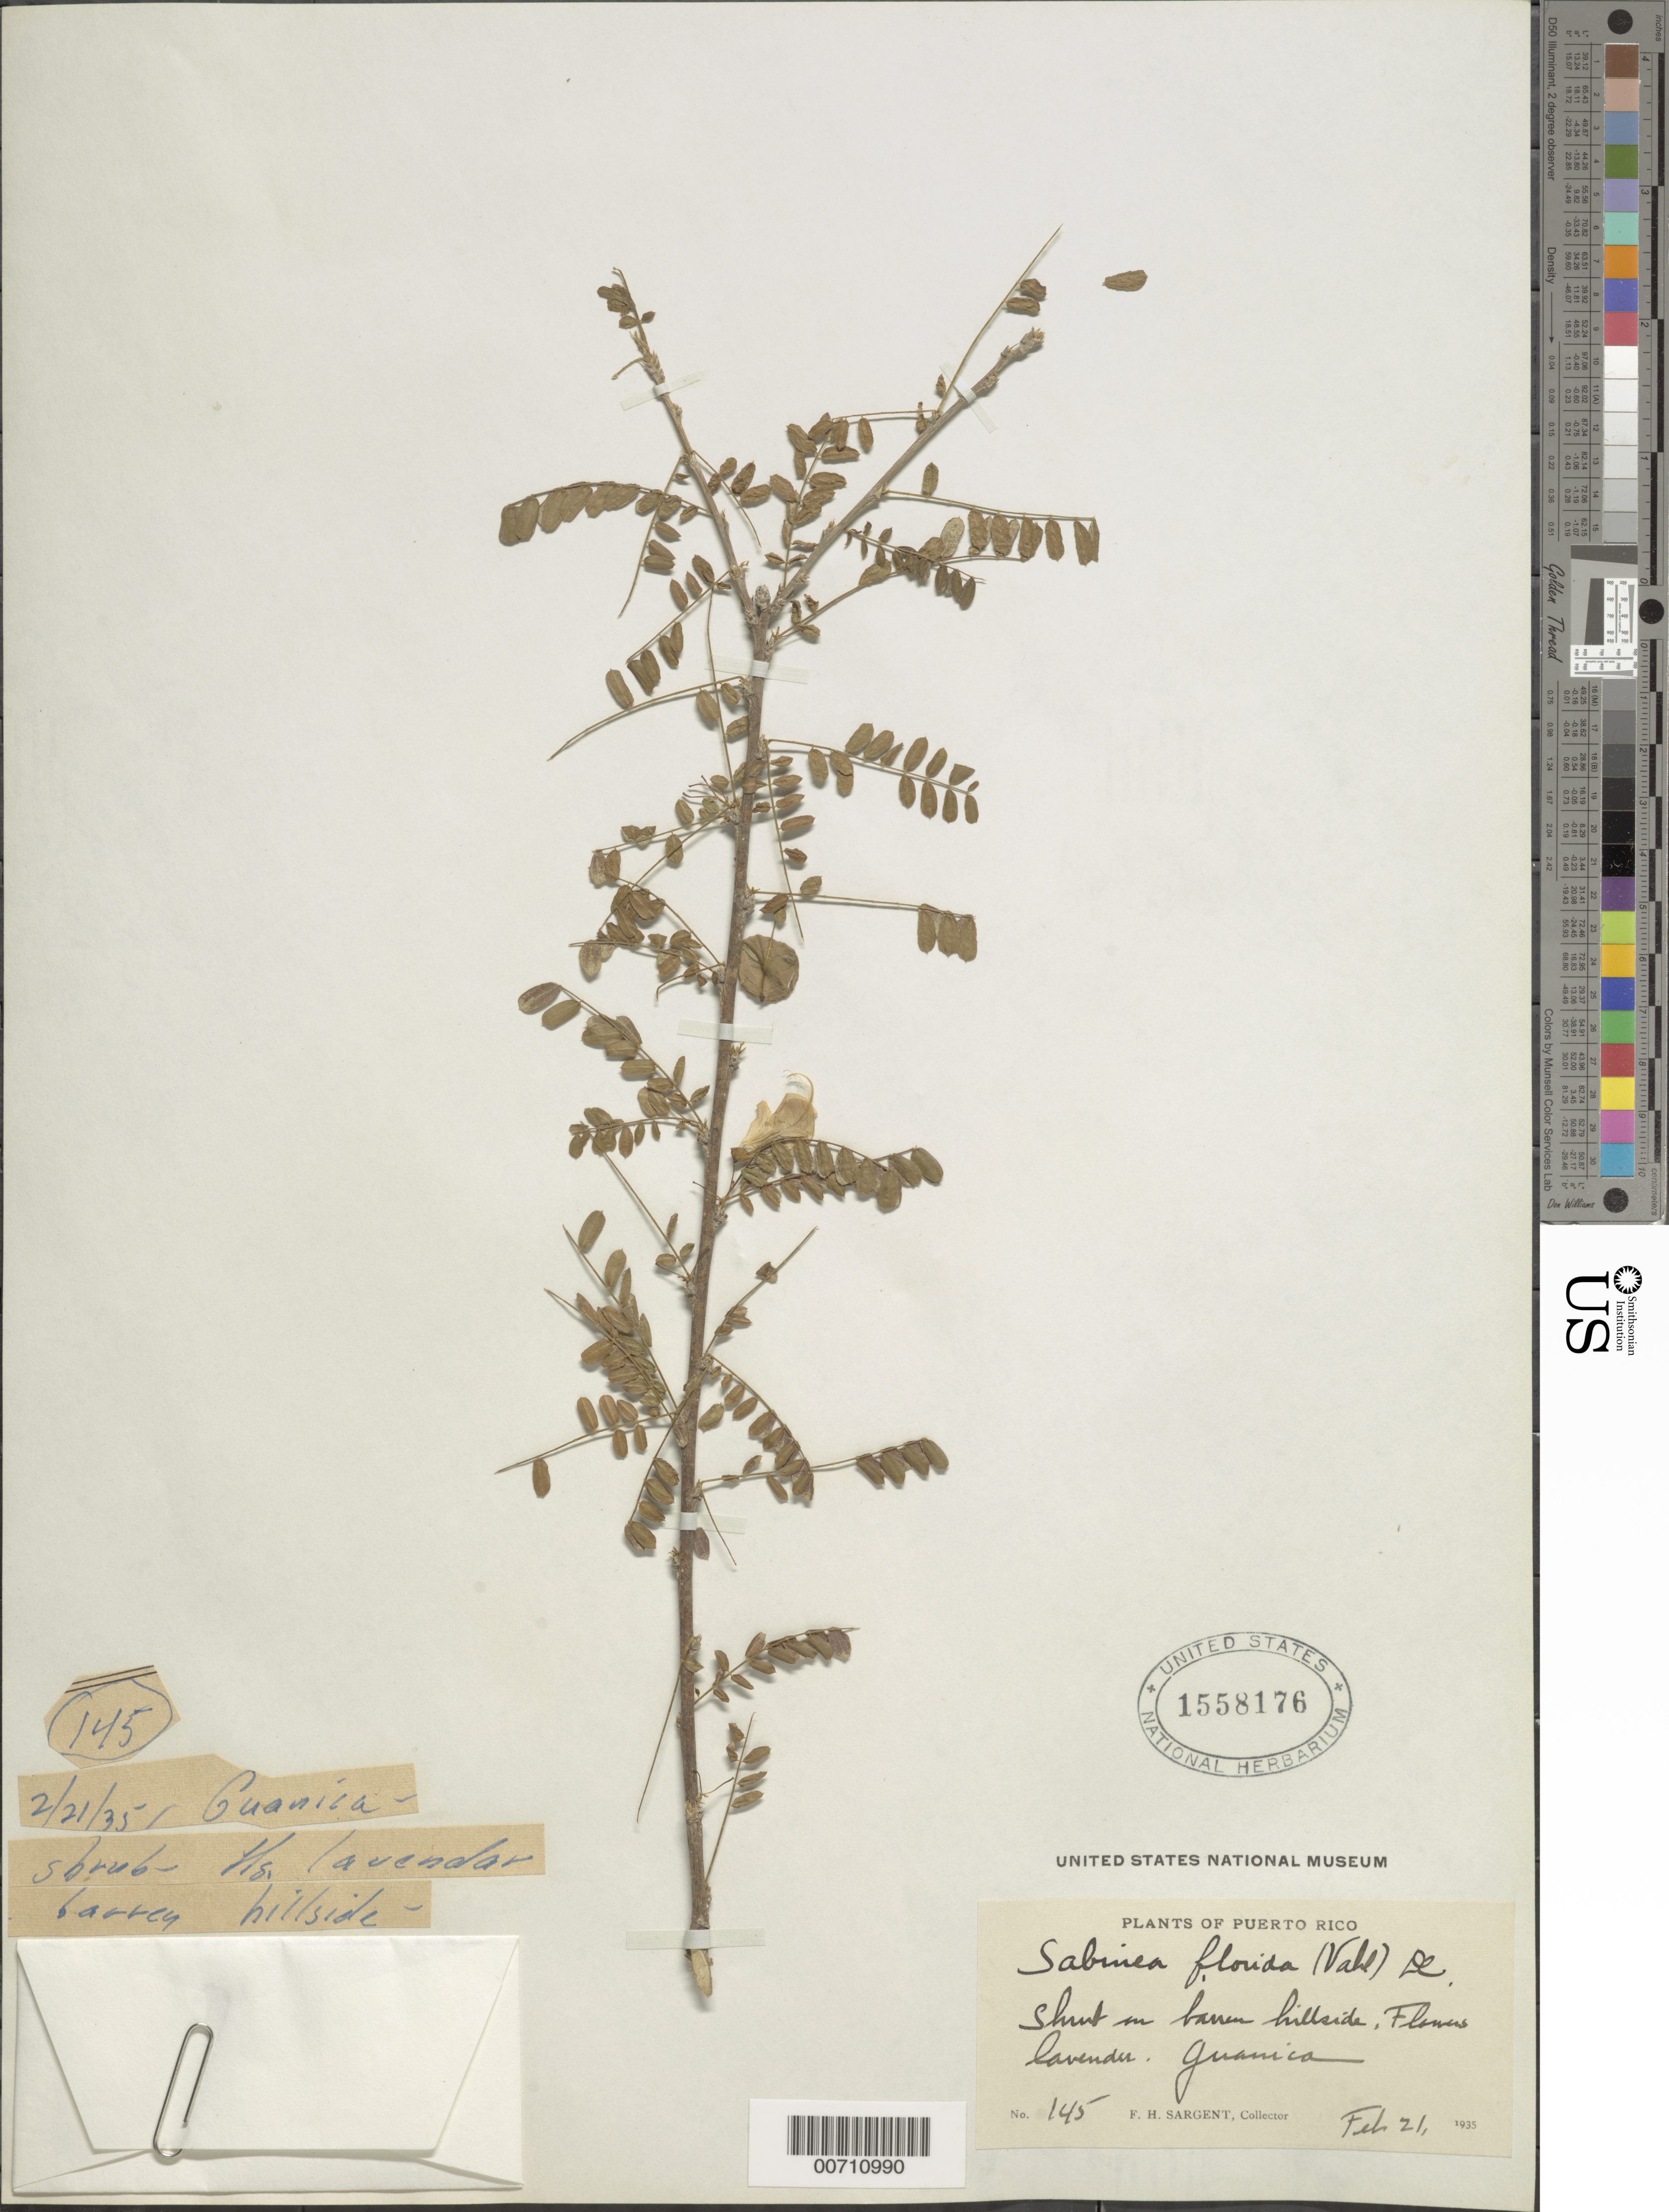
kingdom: Plantae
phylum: Tracheophyta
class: Magnoliopsida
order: Fabales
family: Fabaceae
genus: Poitea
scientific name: Poitea florida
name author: (Vahl) Lavin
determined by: Strong, Mark T., (BOT), Smithsonian Institution - National Museum of Natural History (UNITED STATES)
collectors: F. H. Sargent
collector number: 145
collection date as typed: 21 Feb 1935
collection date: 1935-02-21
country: Puerto Rico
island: Greater Antilles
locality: Guanica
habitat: Barren hillside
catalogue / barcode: US 1558176